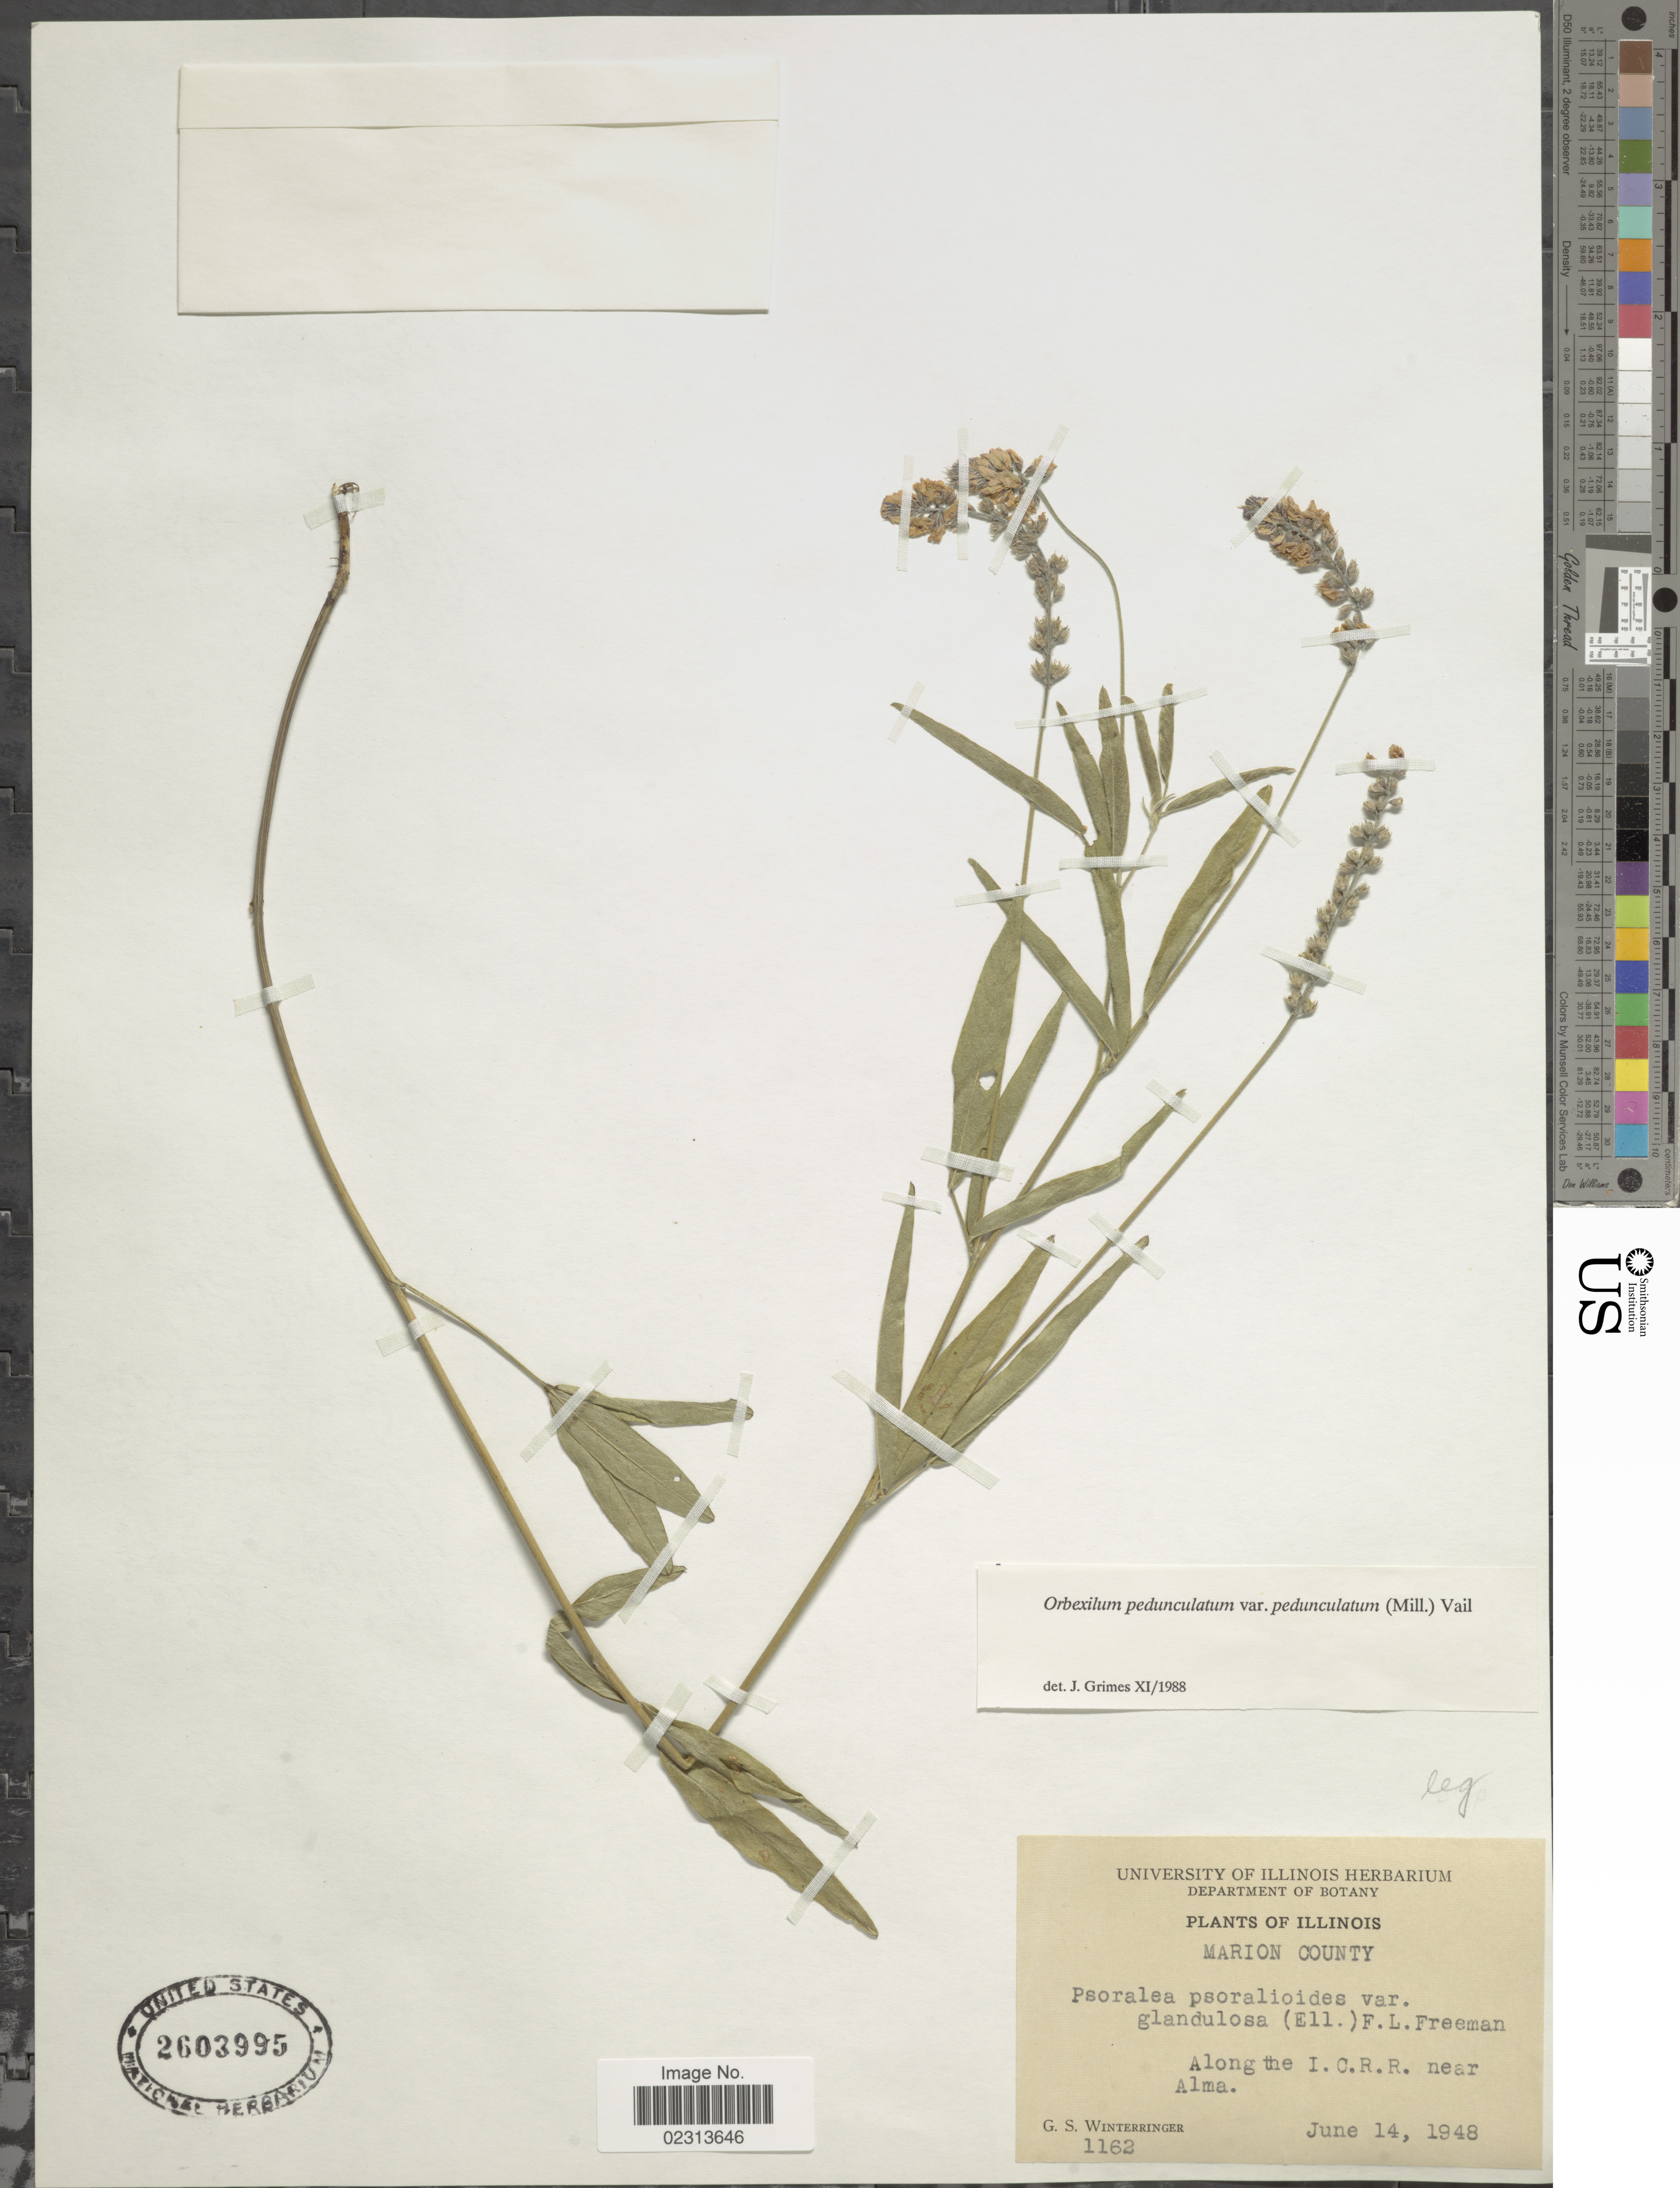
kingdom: Plantae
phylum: Tracheophyta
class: Magnoliopsida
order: Fabales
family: Fabaceae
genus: Orbexilum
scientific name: Orbexilum pedunculatum var. pedunculatum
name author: (Miller) Rydberg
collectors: G. Winterringer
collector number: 1162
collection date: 1948-06-14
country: United States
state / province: Illinois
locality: Marion County, Along the I.C.R.R. near Alma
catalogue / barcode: US 2603995